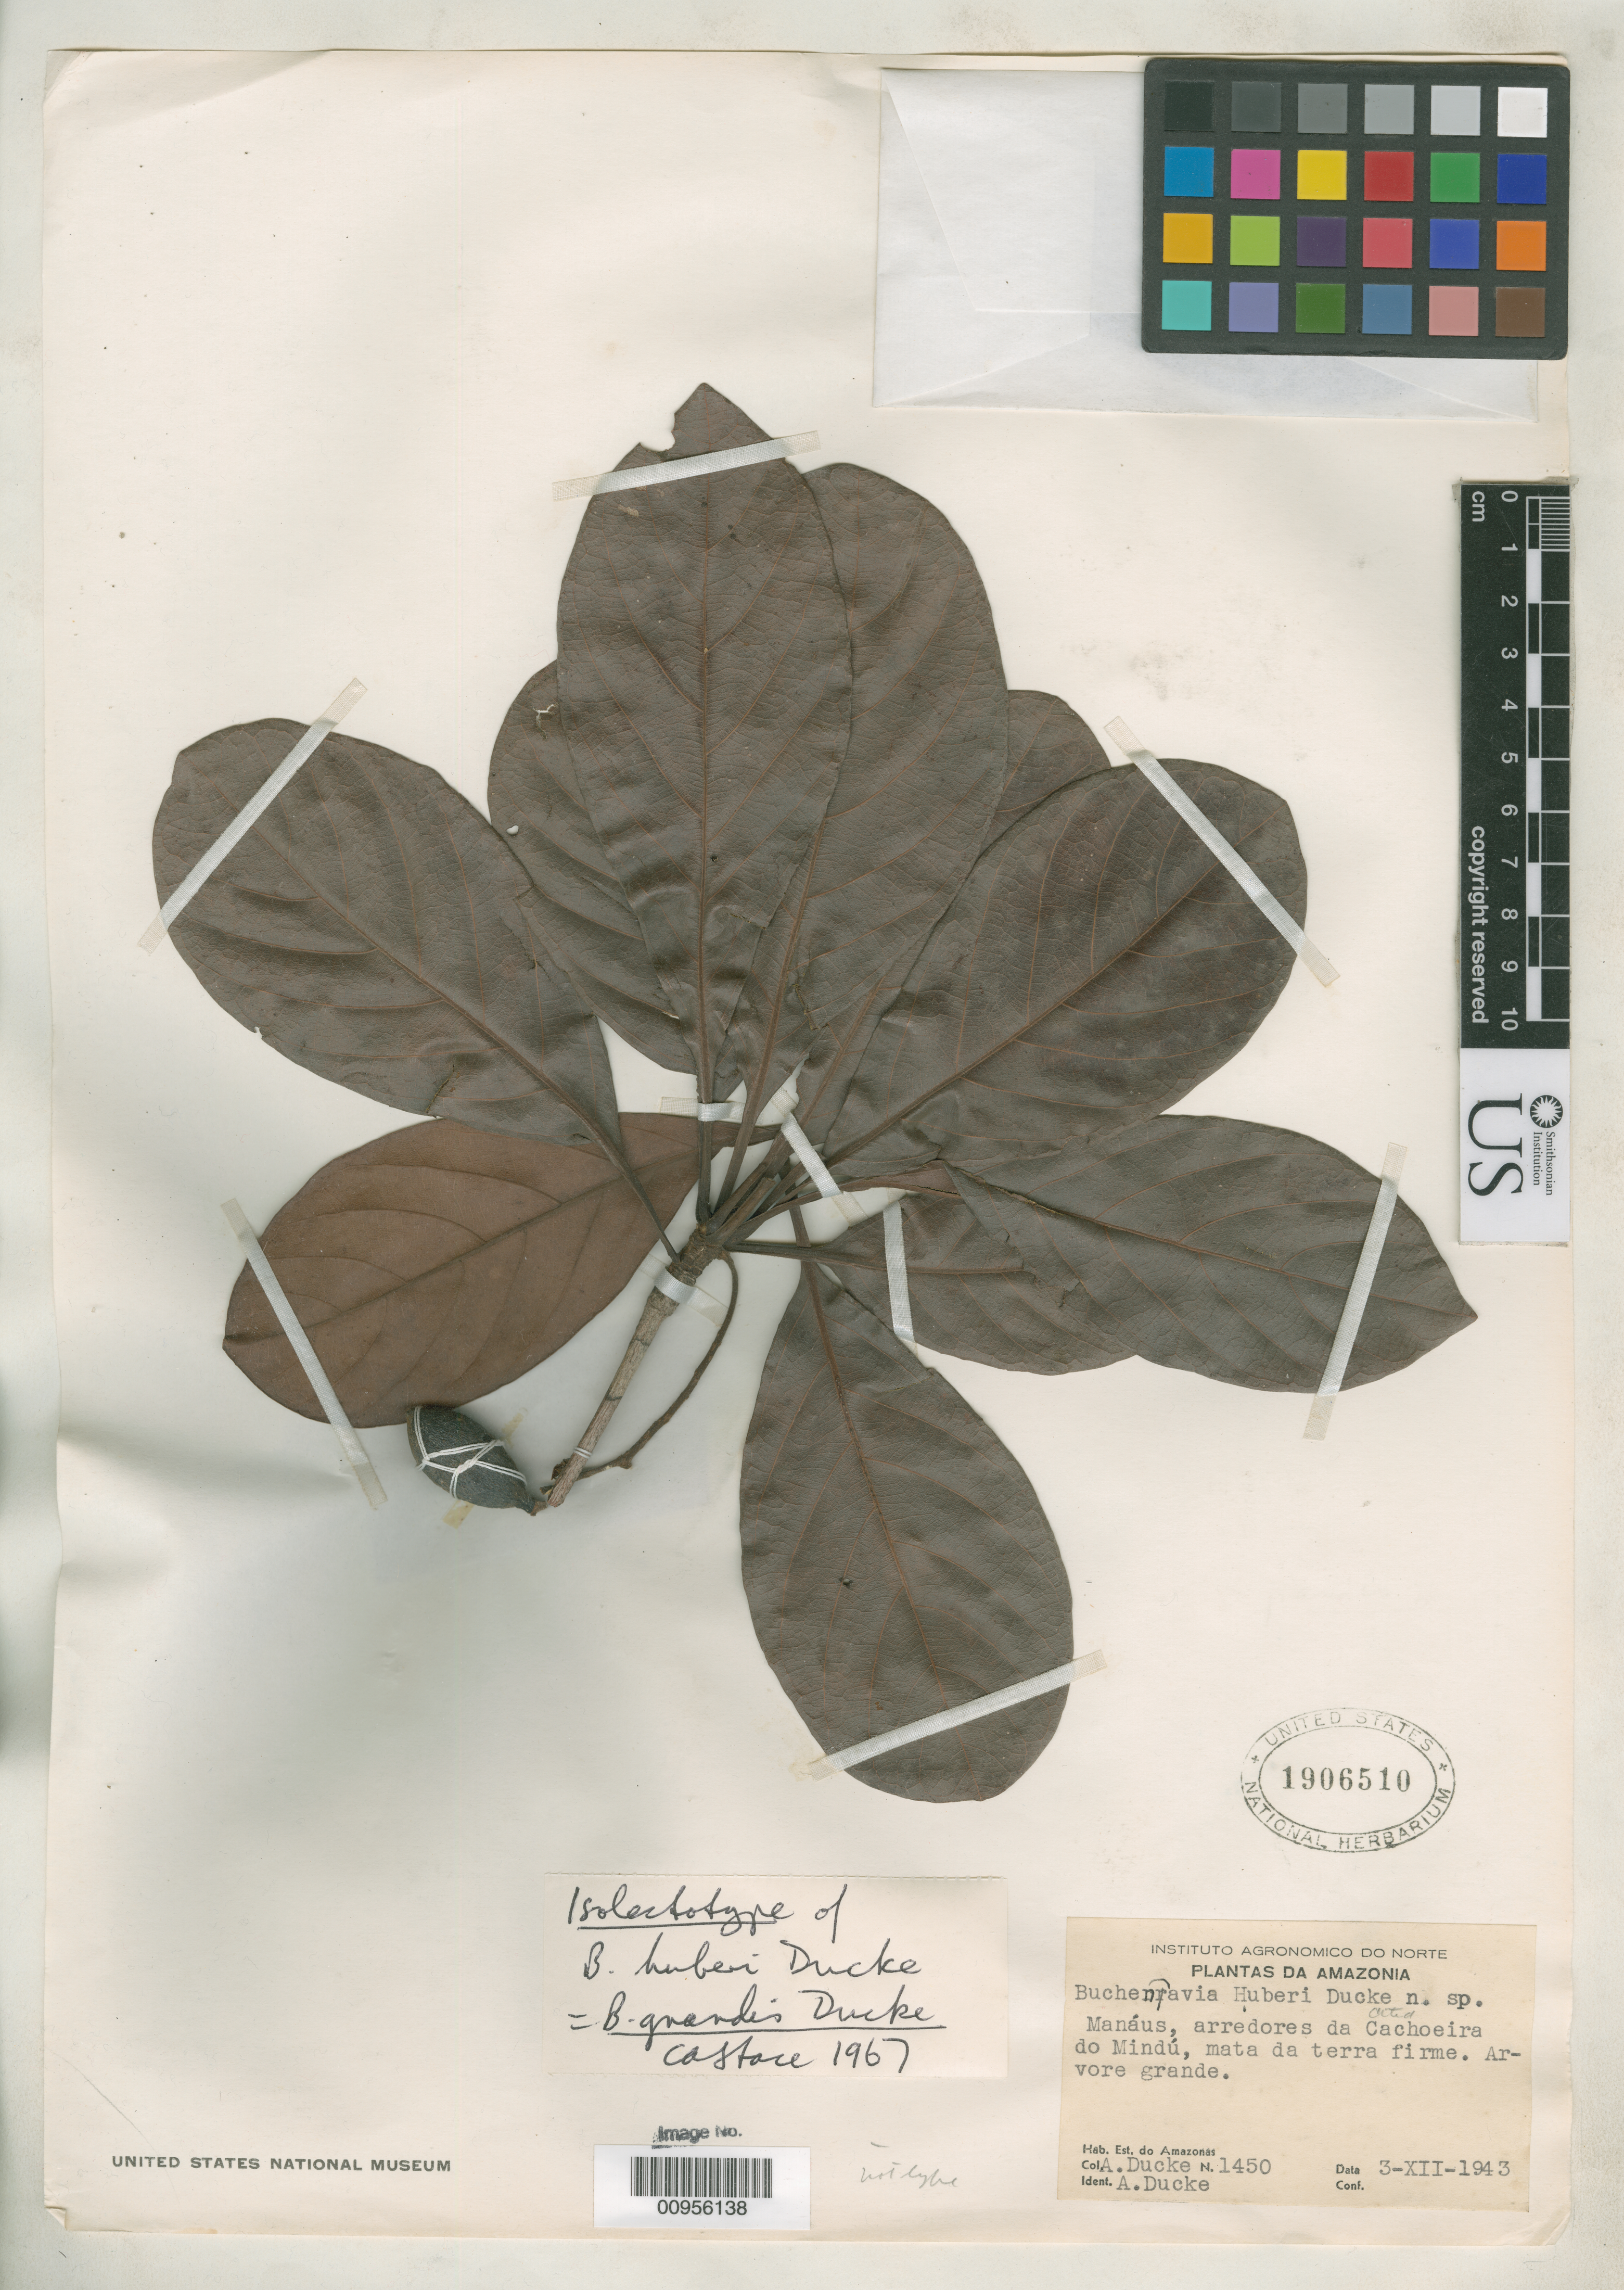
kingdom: Plantae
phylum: Tracheophyta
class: Magnoliopsida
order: Myrtales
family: Combretaceae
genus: Buchenavia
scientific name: Buchenavia huberi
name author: Ducke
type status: Isolectotype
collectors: A. Ducke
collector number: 1450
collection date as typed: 03 Dec 1943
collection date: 1943-12-03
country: Brazil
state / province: Amazonas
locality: Manáus, arredores da Cachoeira do Mindú.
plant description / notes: For further discussion of lectotypification see Taxon 20: 340 (1971).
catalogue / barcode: US 1906510